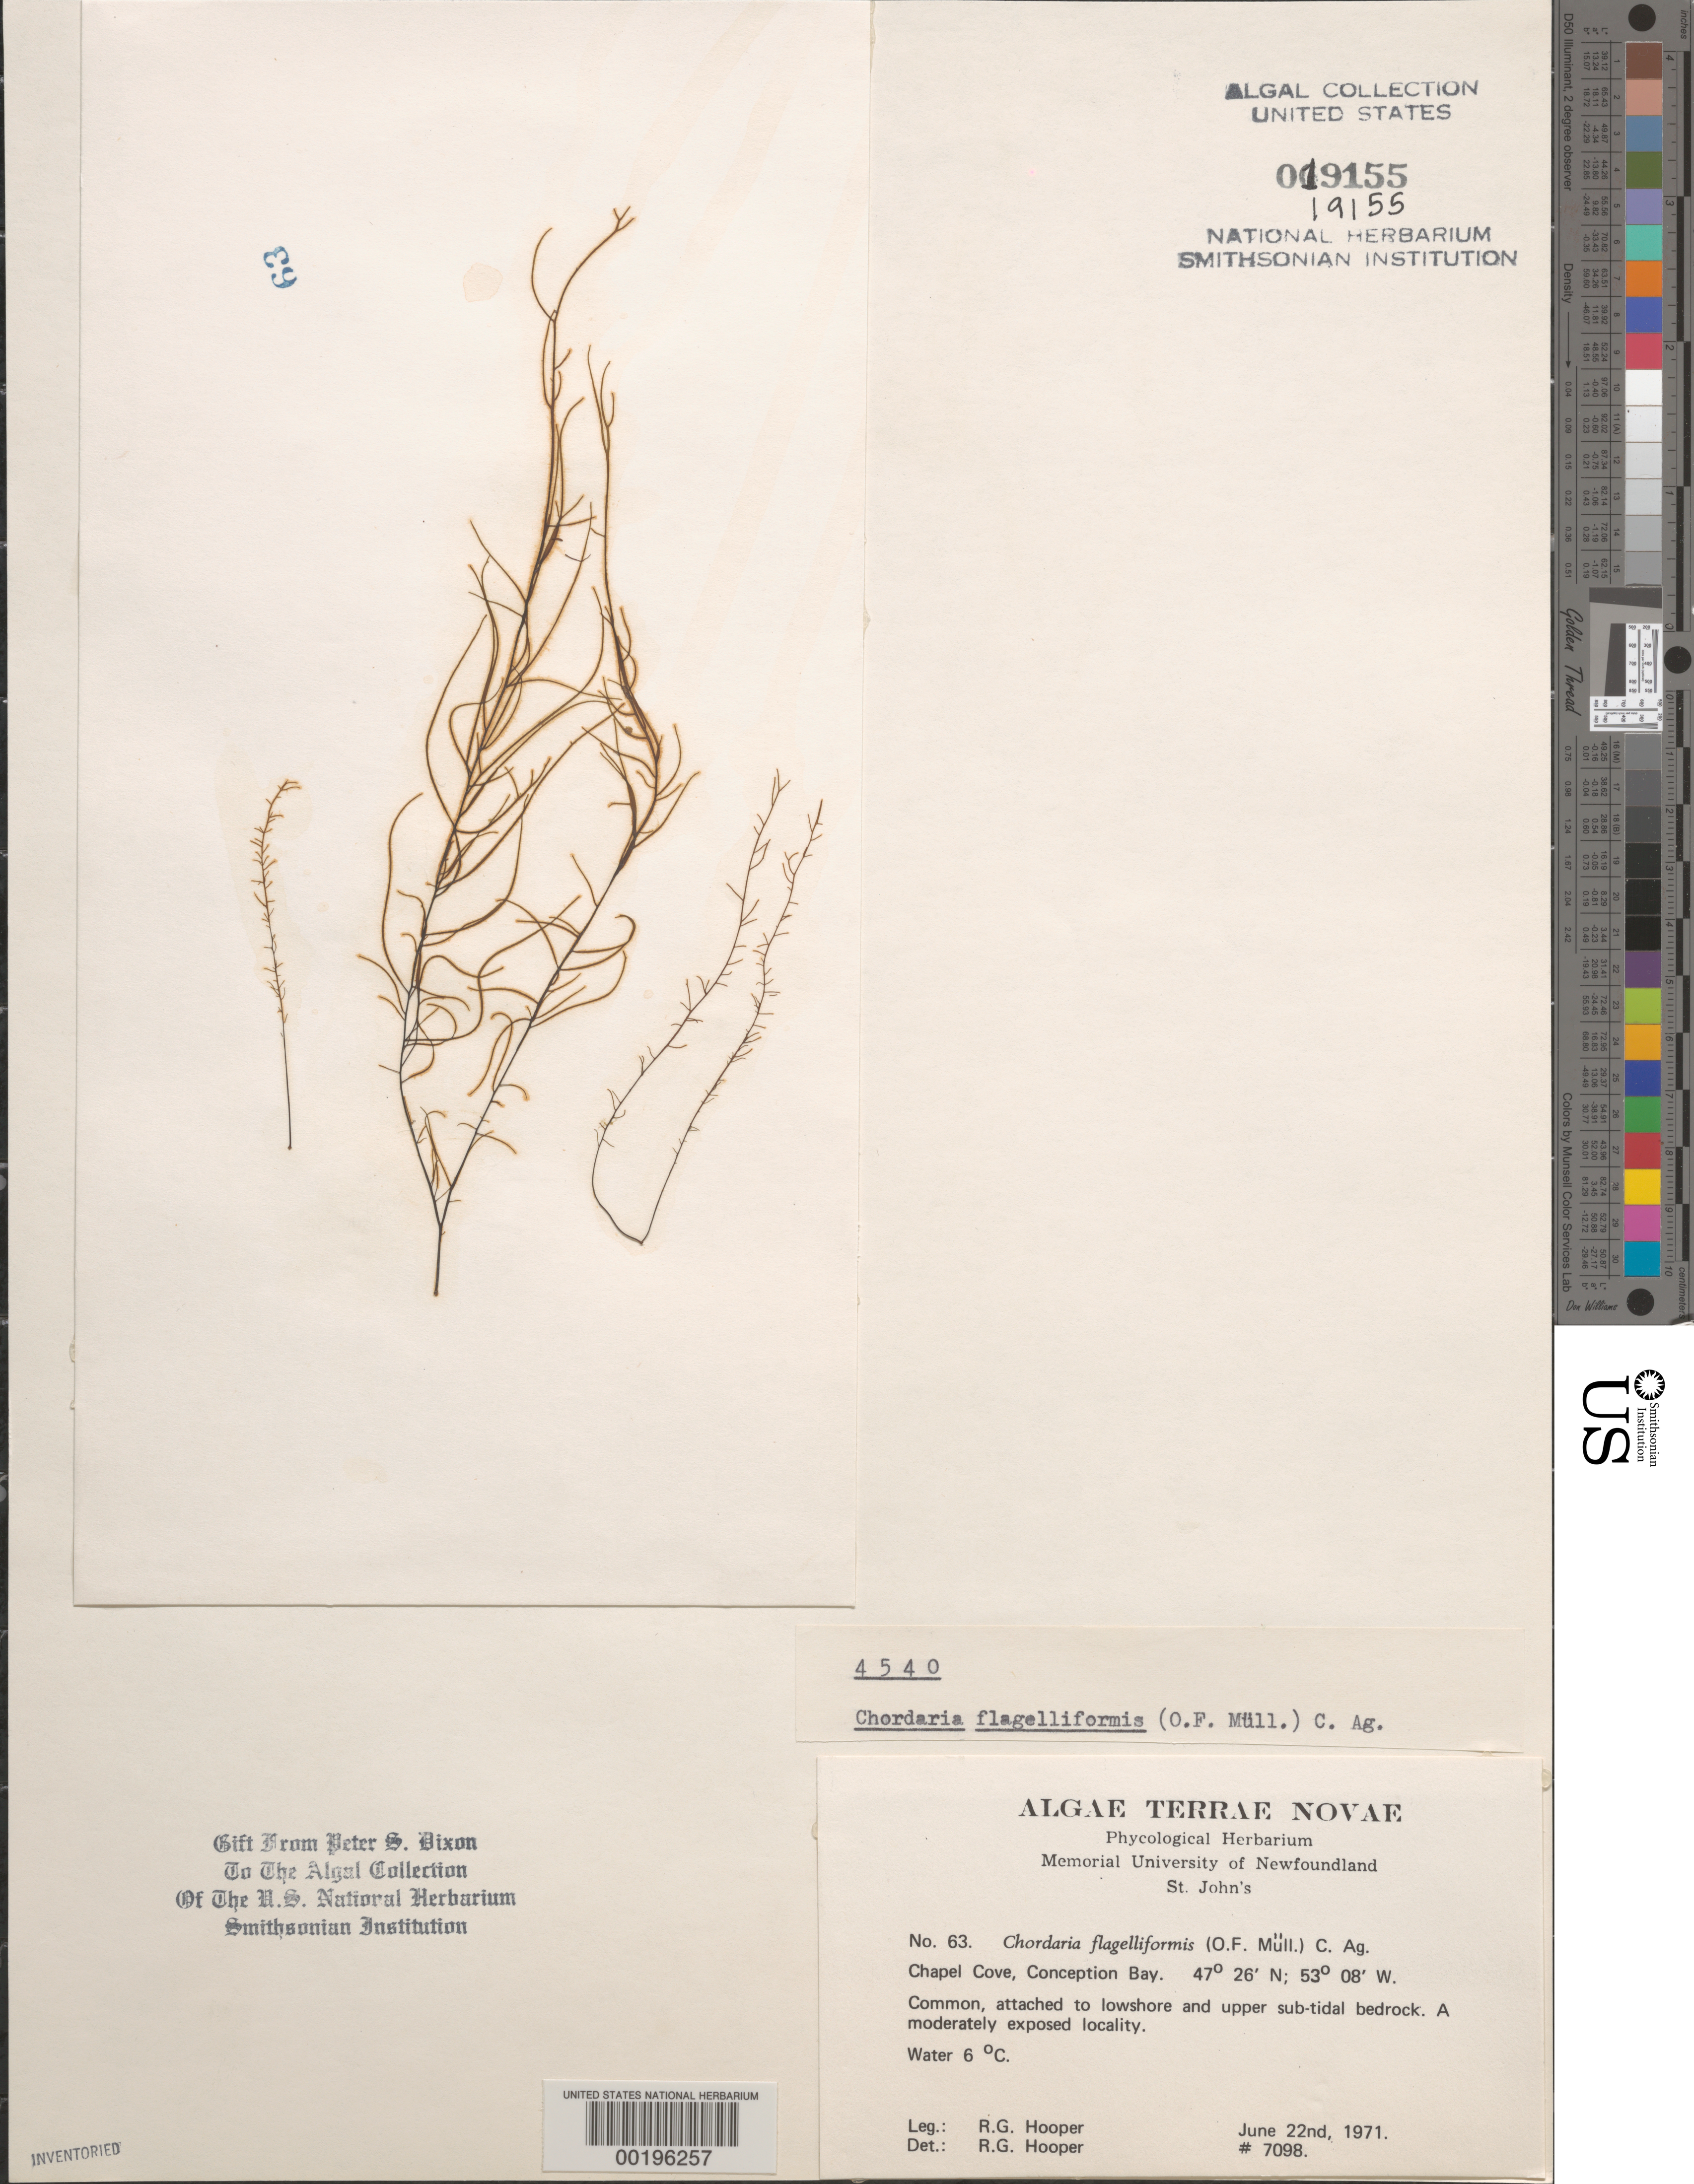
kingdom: Chromista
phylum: Ochrophyta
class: Phaeophyceae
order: Ectocarpales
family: Chordariaceae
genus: Chordaria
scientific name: Chordaria flagelliformis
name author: (Hudson) Grev.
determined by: Hooper, R. G.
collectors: R. G. Hooper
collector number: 7098 & PSD 4540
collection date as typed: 22 Jun 1971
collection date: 1971-06-22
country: Canada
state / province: Newfoundland and Labrador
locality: Chapel Cove, Conception Bay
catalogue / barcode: US 19155